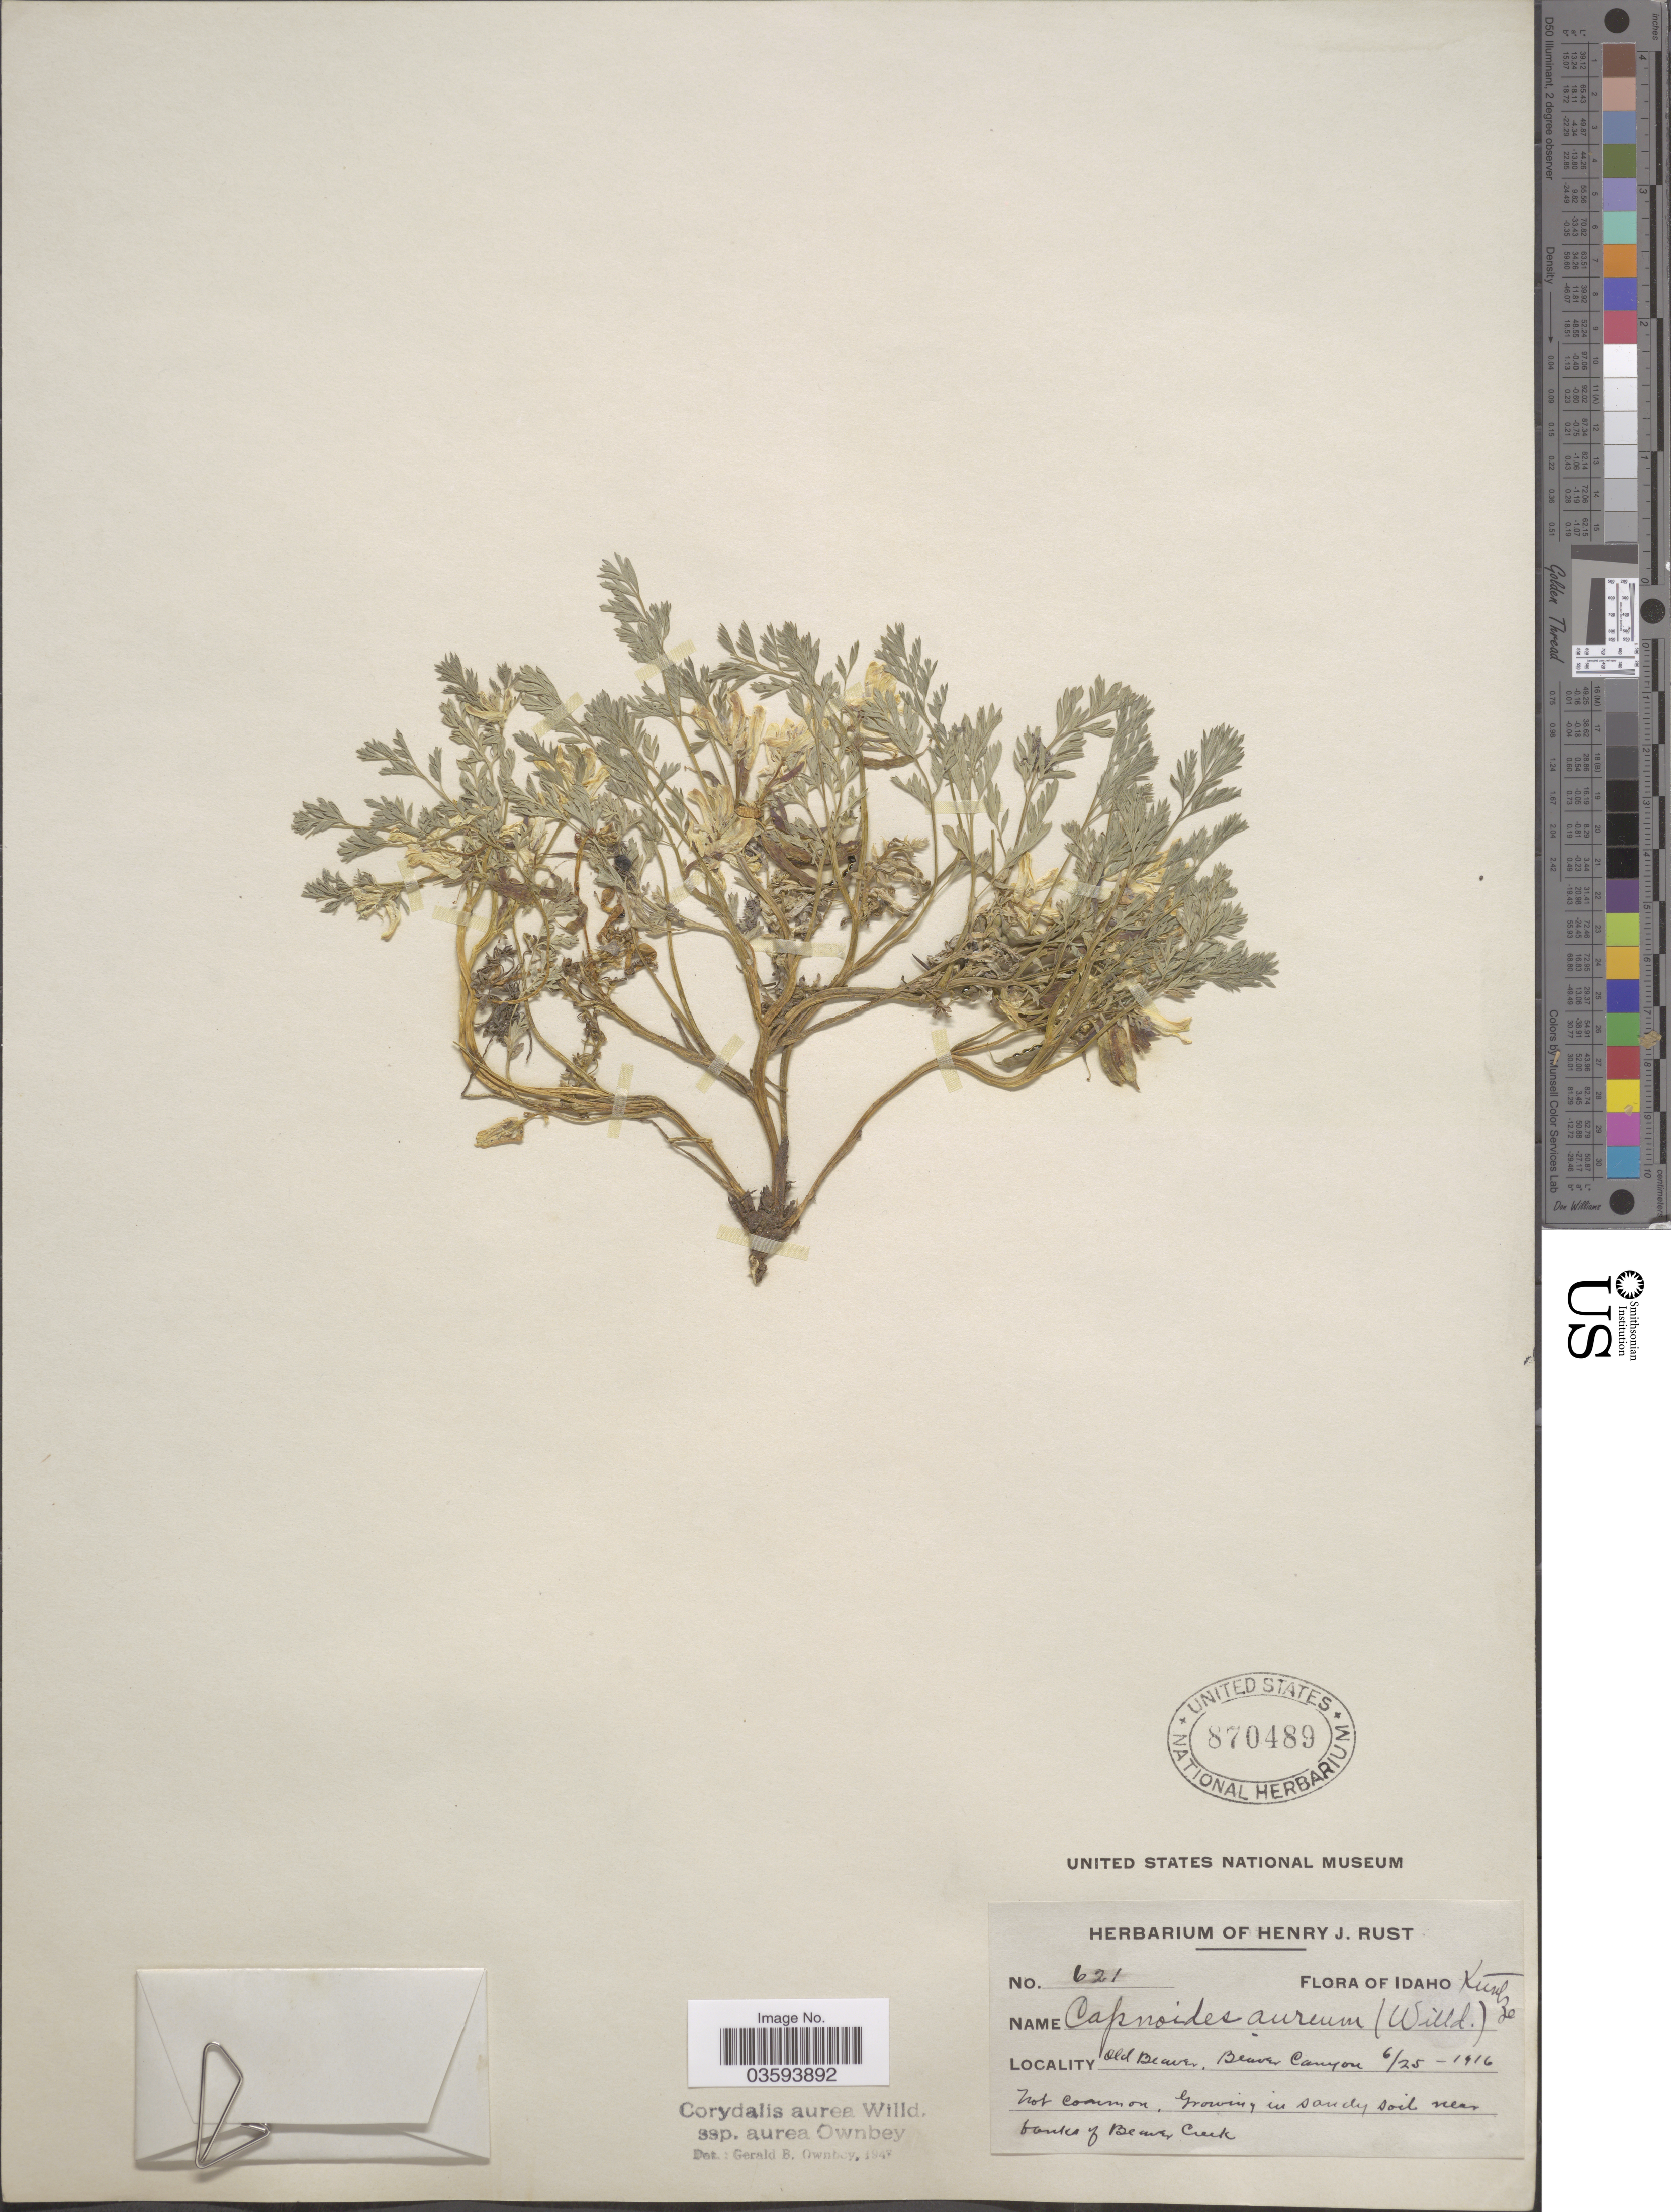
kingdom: Plantae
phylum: Tracheophyta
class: Magnoliopsida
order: Ranunculales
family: Papaveraceae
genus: Corydalis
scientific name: Corydalis aurea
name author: Willd.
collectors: ex herb. Henry J. Rust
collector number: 621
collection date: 1916-06-25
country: United States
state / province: Idaho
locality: Old Beaver, Beaver Canyon. Soil near banks of Beaver Creek.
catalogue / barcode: US 870489